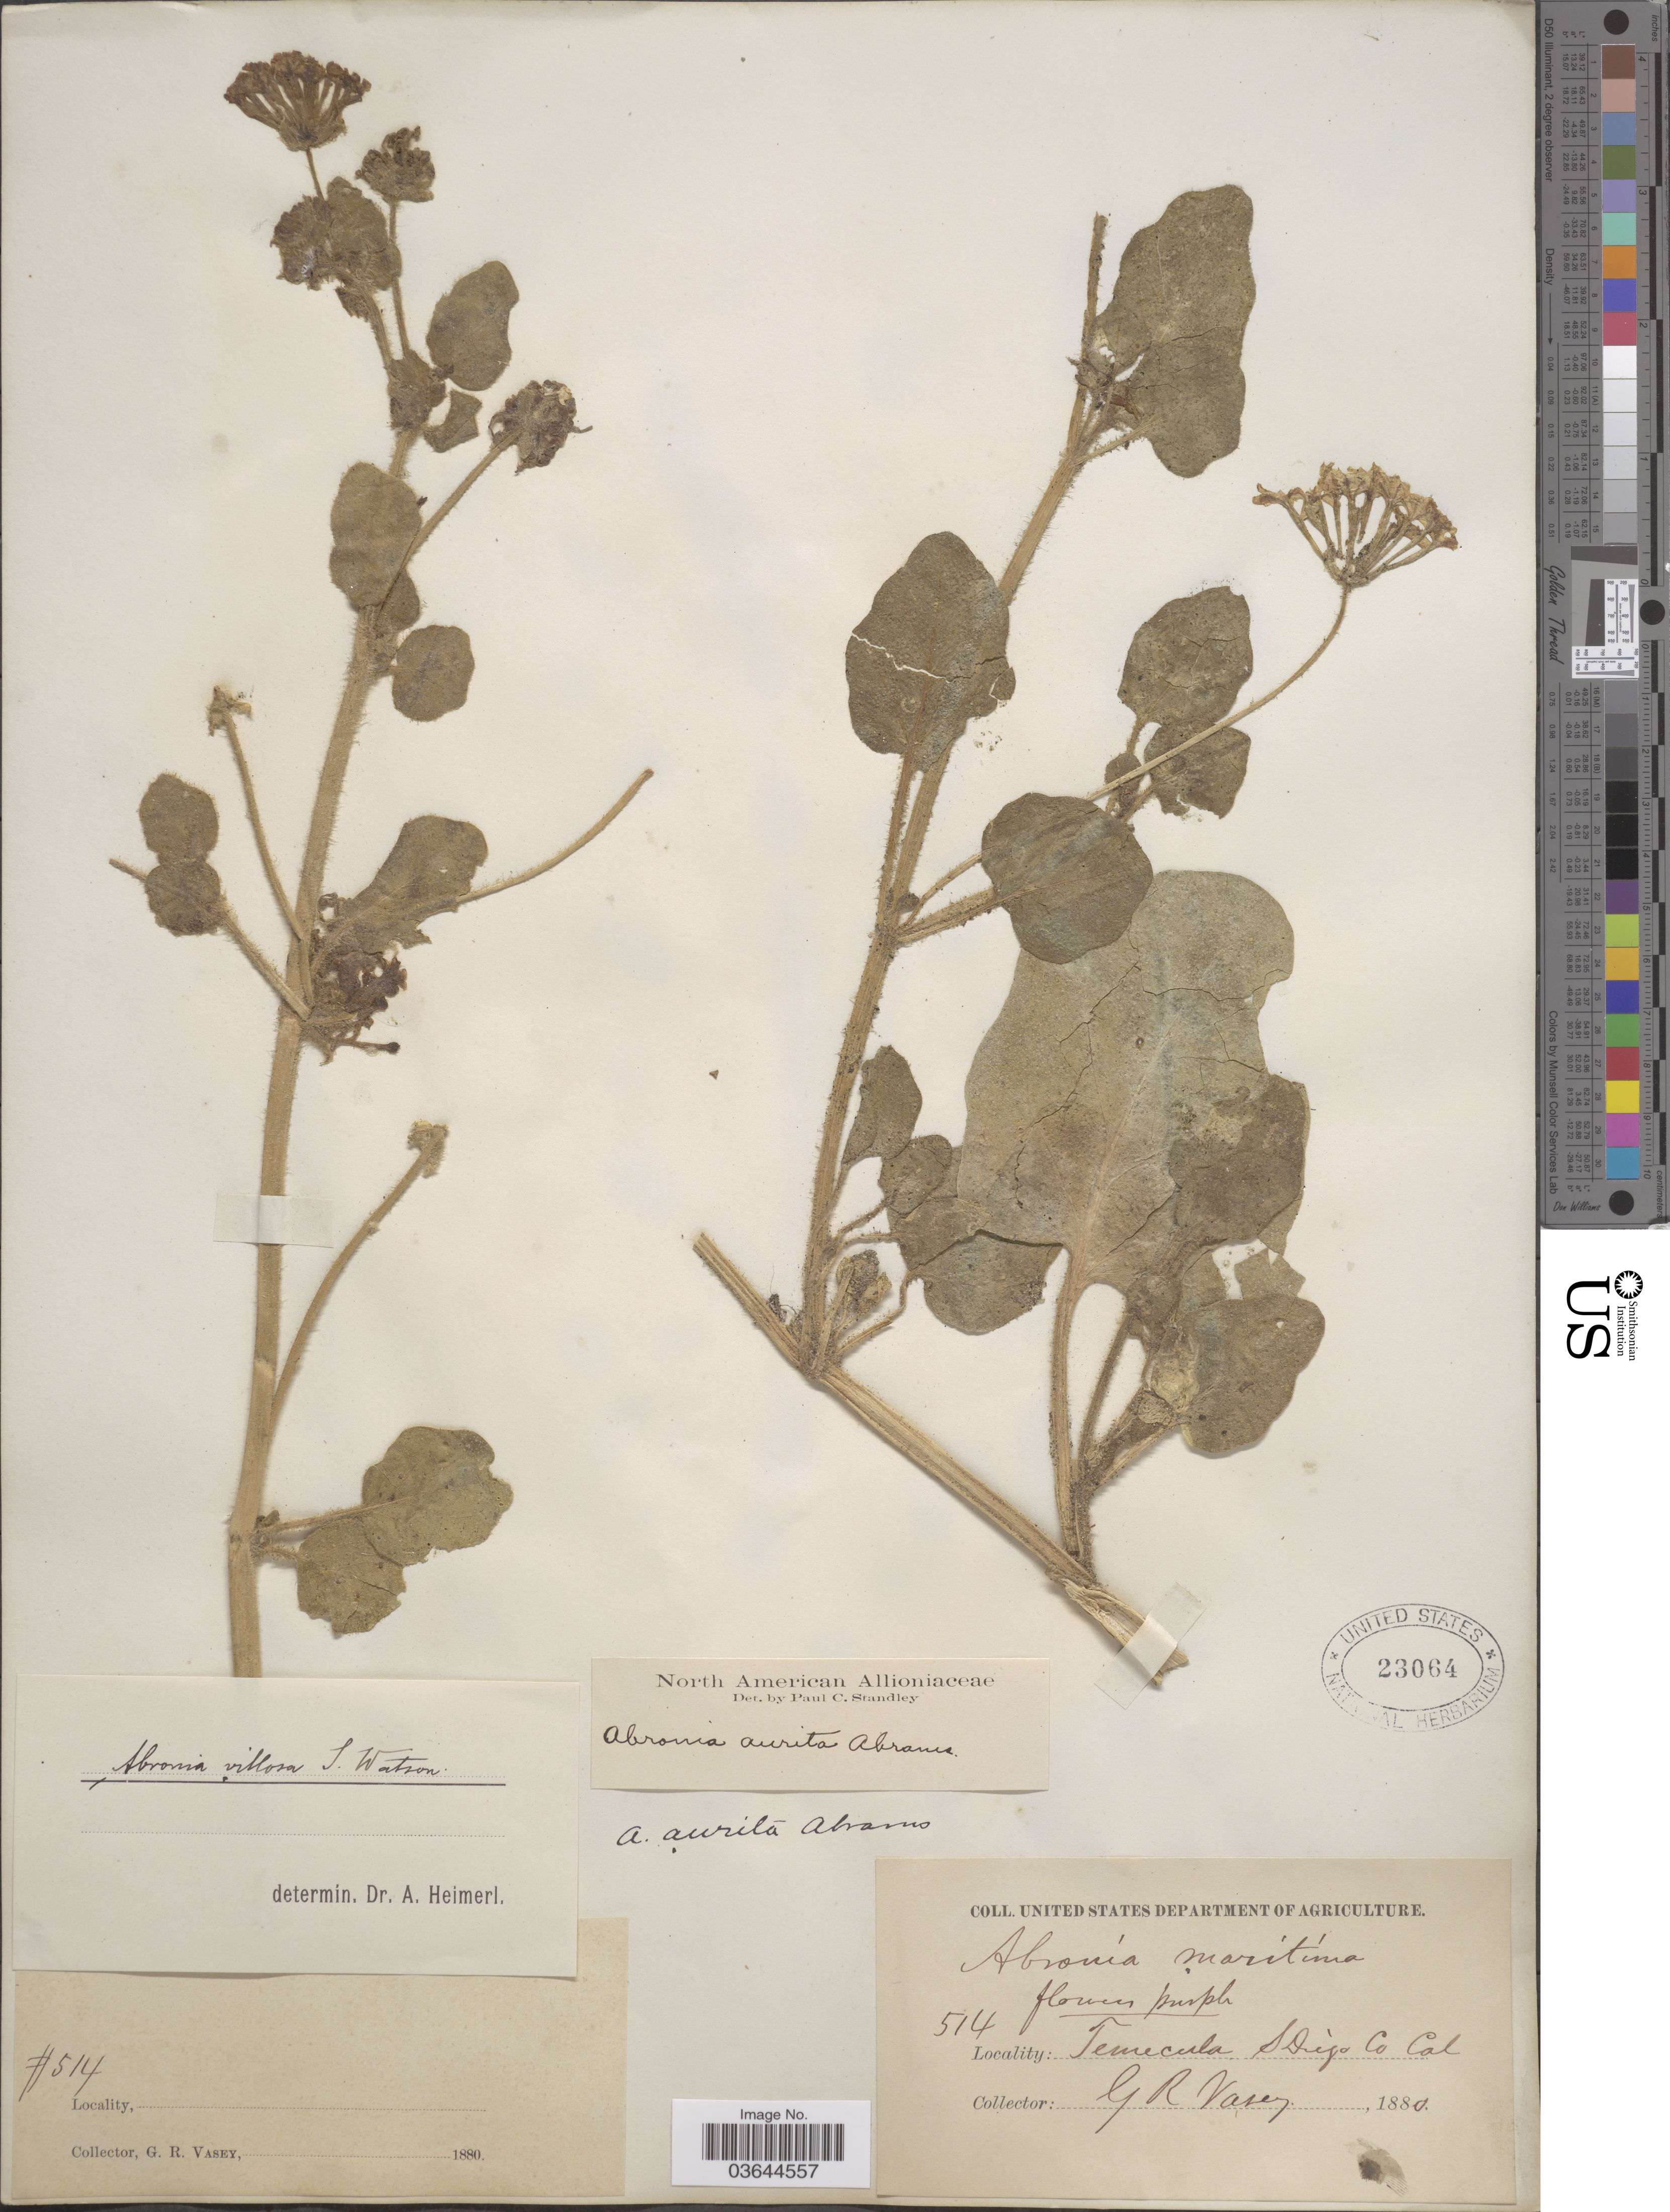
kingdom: Plantae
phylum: Tracheophyta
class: Magnoliopsida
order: Caryophyllales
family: Nyctaginaceae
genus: Abronia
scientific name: Abronia aurita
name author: Abrams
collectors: G. R. Vasey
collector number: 514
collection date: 1880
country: United States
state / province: California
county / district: San Diego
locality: Temecula, S Diego Co.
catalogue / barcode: US 23064